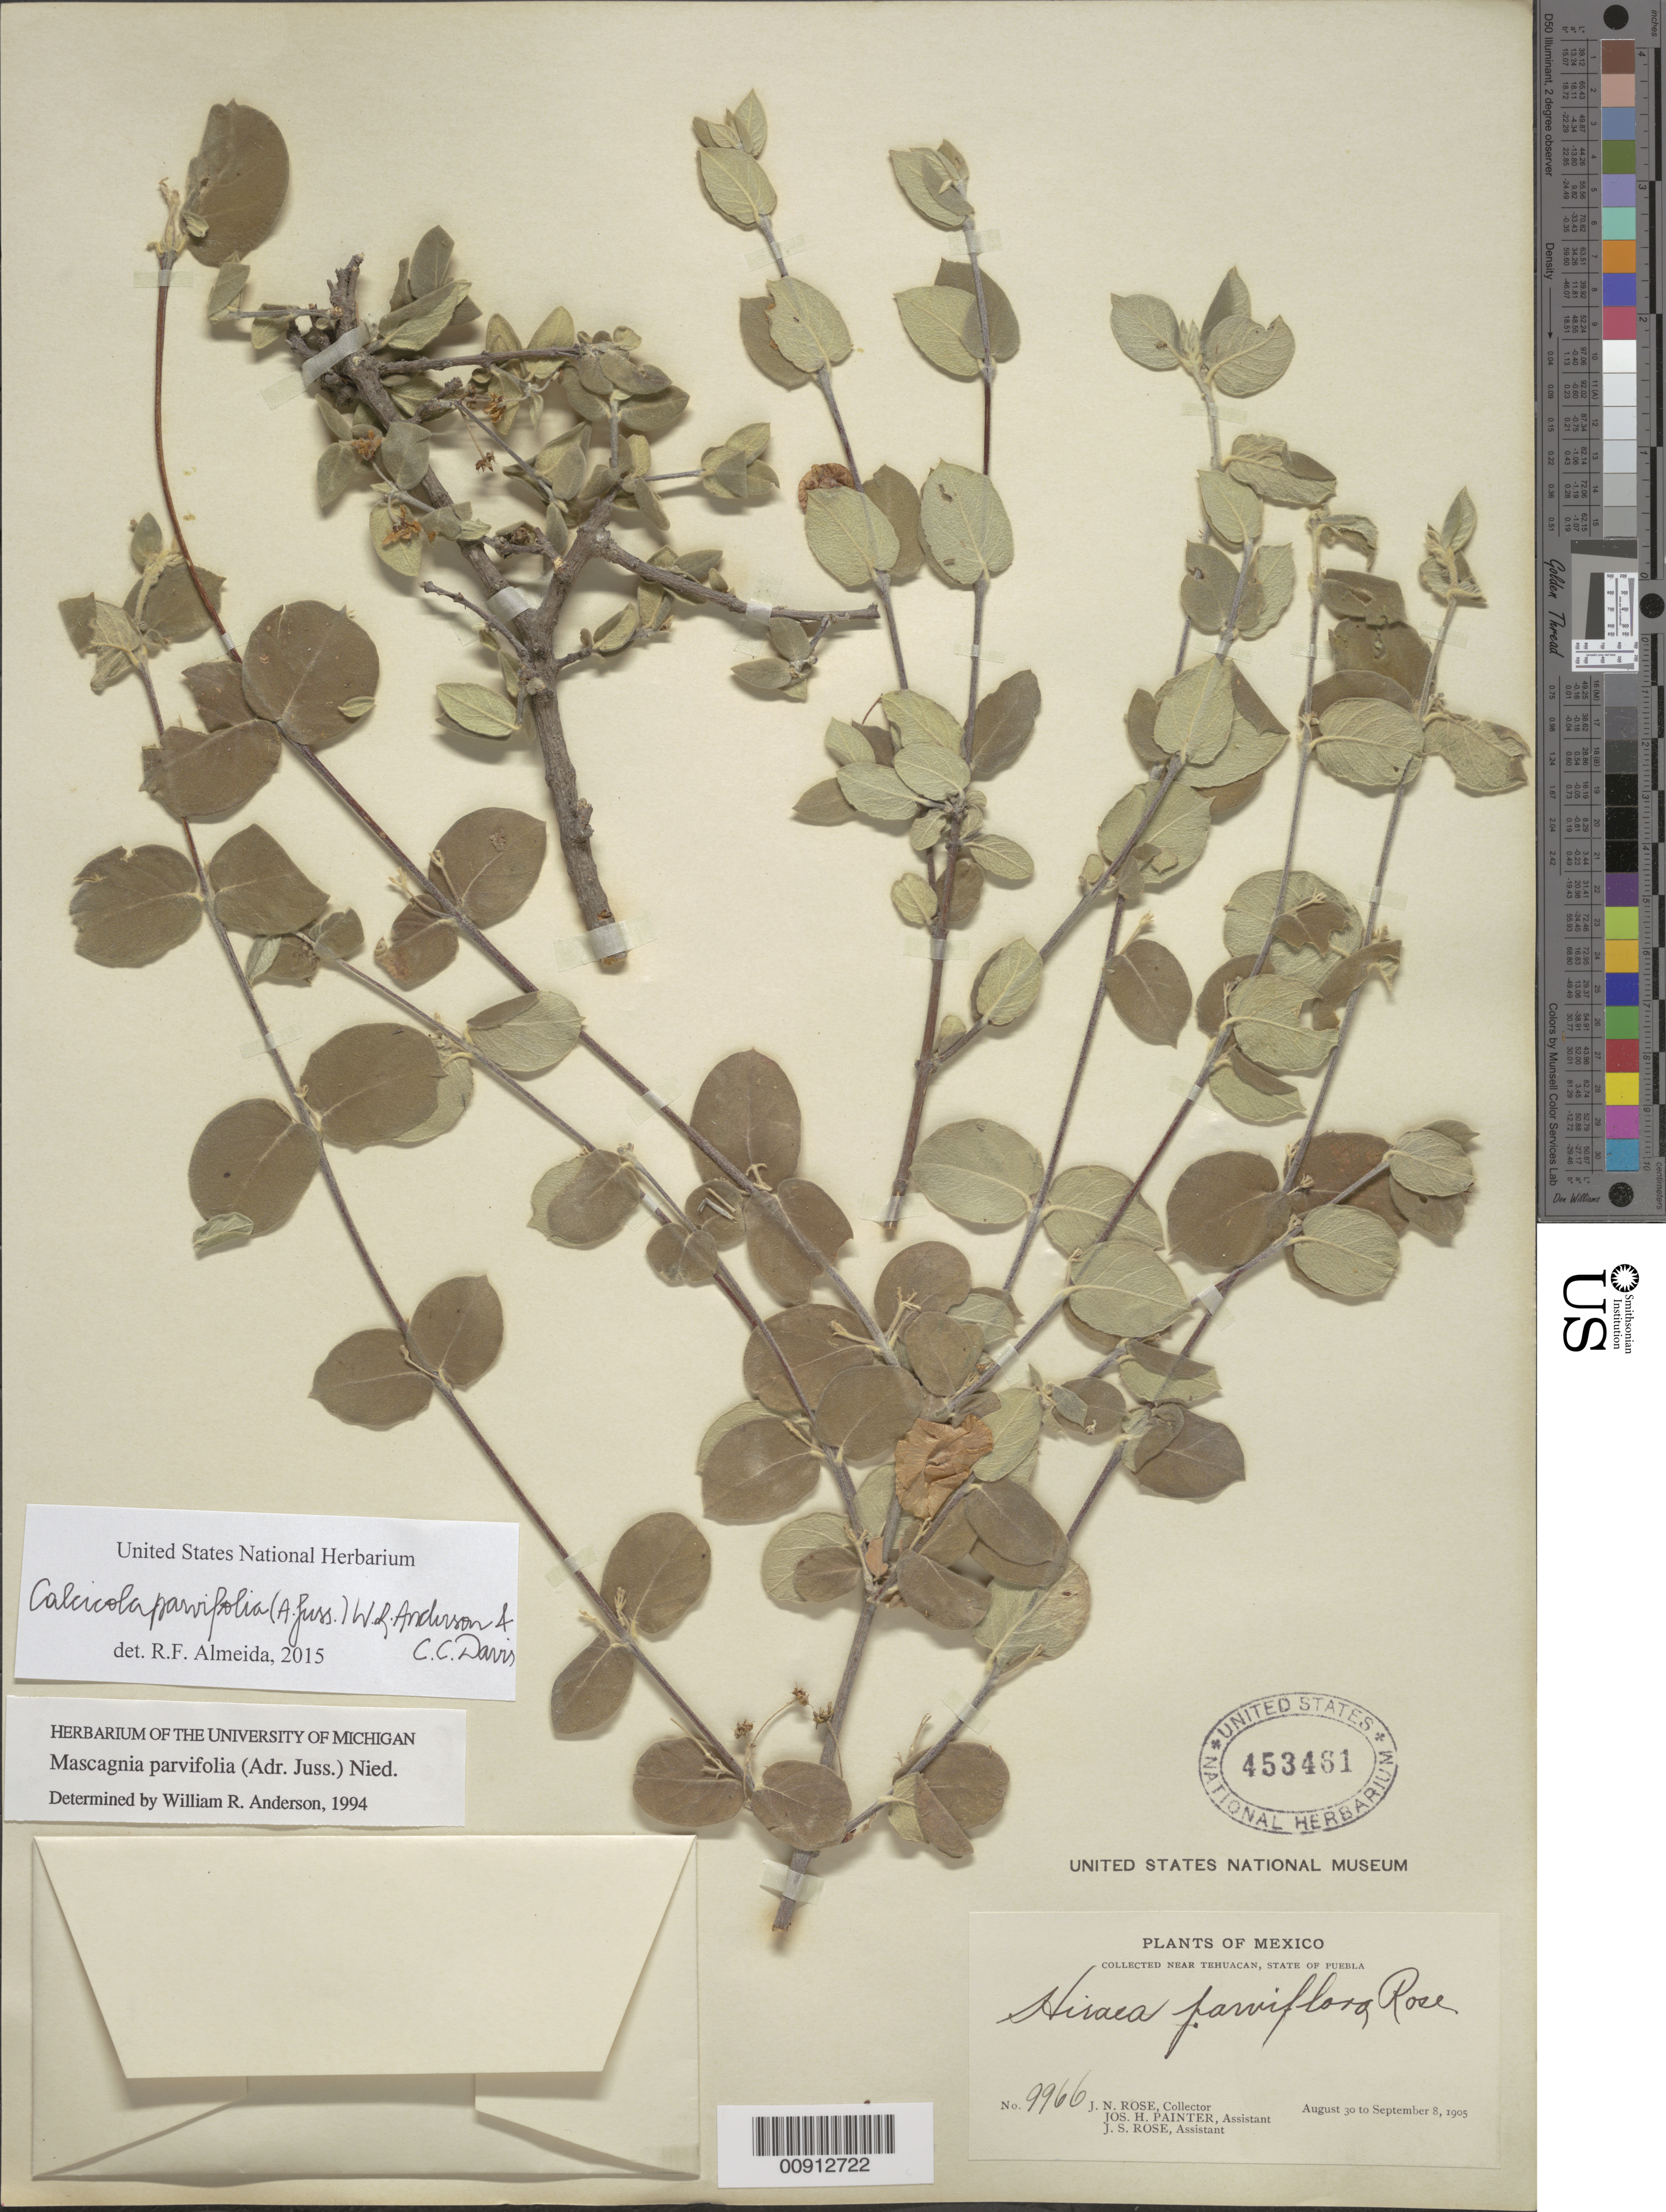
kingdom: Plantae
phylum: Tracheophyta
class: Magnoliopsida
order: Malpighiales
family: Malpighiaceae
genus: Calcicola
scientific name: Calcicola parvifolia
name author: (A. Juss.) W.R. Anderson & C. Davis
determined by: De Almeida, R. F., (HUEFS), Universidade Estadual de Feira de Santana (BRAZIL)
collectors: J. N. Rose, J. H. Painter & J. S. Rose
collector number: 9966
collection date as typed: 30 Aug 1905 to 08 Sep 1905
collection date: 1905-08-30/1905-09-08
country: Mexico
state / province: Puebla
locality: Near Tehuacan, State of Puebla.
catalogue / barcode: US 453461